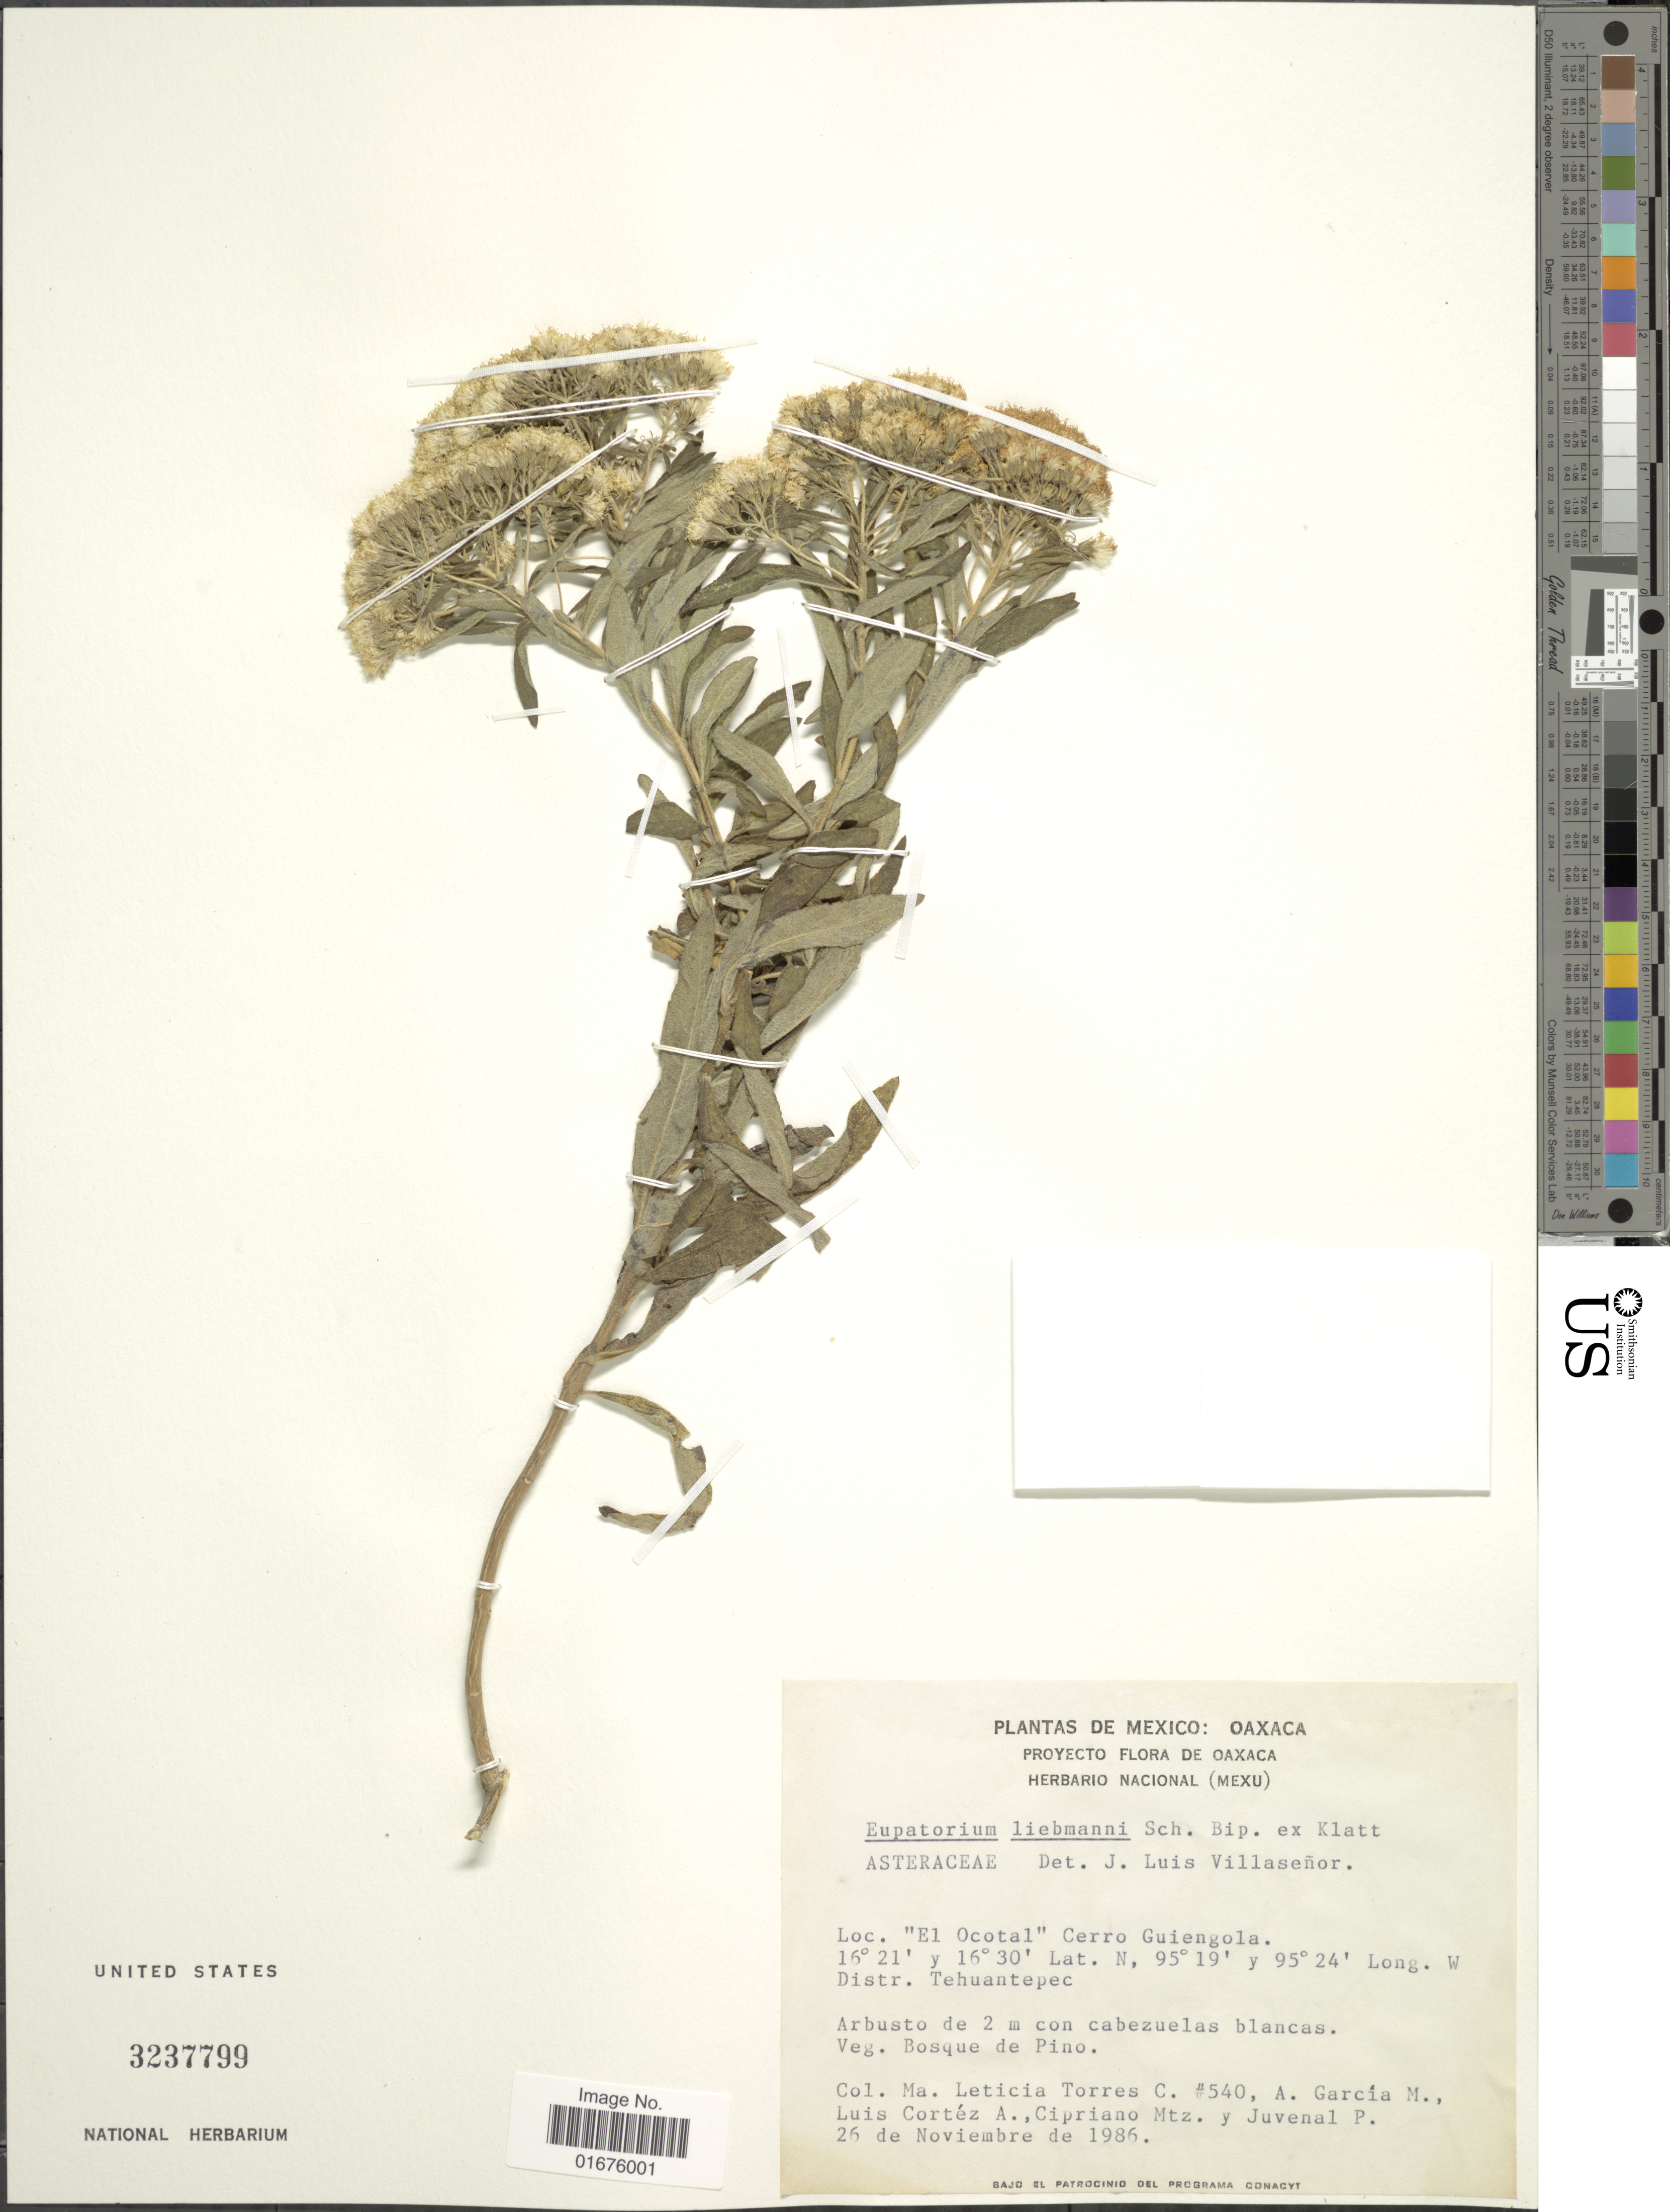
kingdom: Plantae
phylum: Tracheophyta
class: Magnoliopsida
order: Asterales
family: Asteraceae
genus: Ageratina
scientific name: Ageratina liebmannii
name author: (Sch. Bip. ex Klatt) R.M. King & H. Rob.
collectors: M. L. Torres Colin, A. García M., L. Cortéz, H. Cipriano & P. Juvenal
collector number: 540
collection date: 1986-11-26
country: Mexico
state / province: Oaxaca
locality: El Ocotal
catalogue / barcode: US 3237799